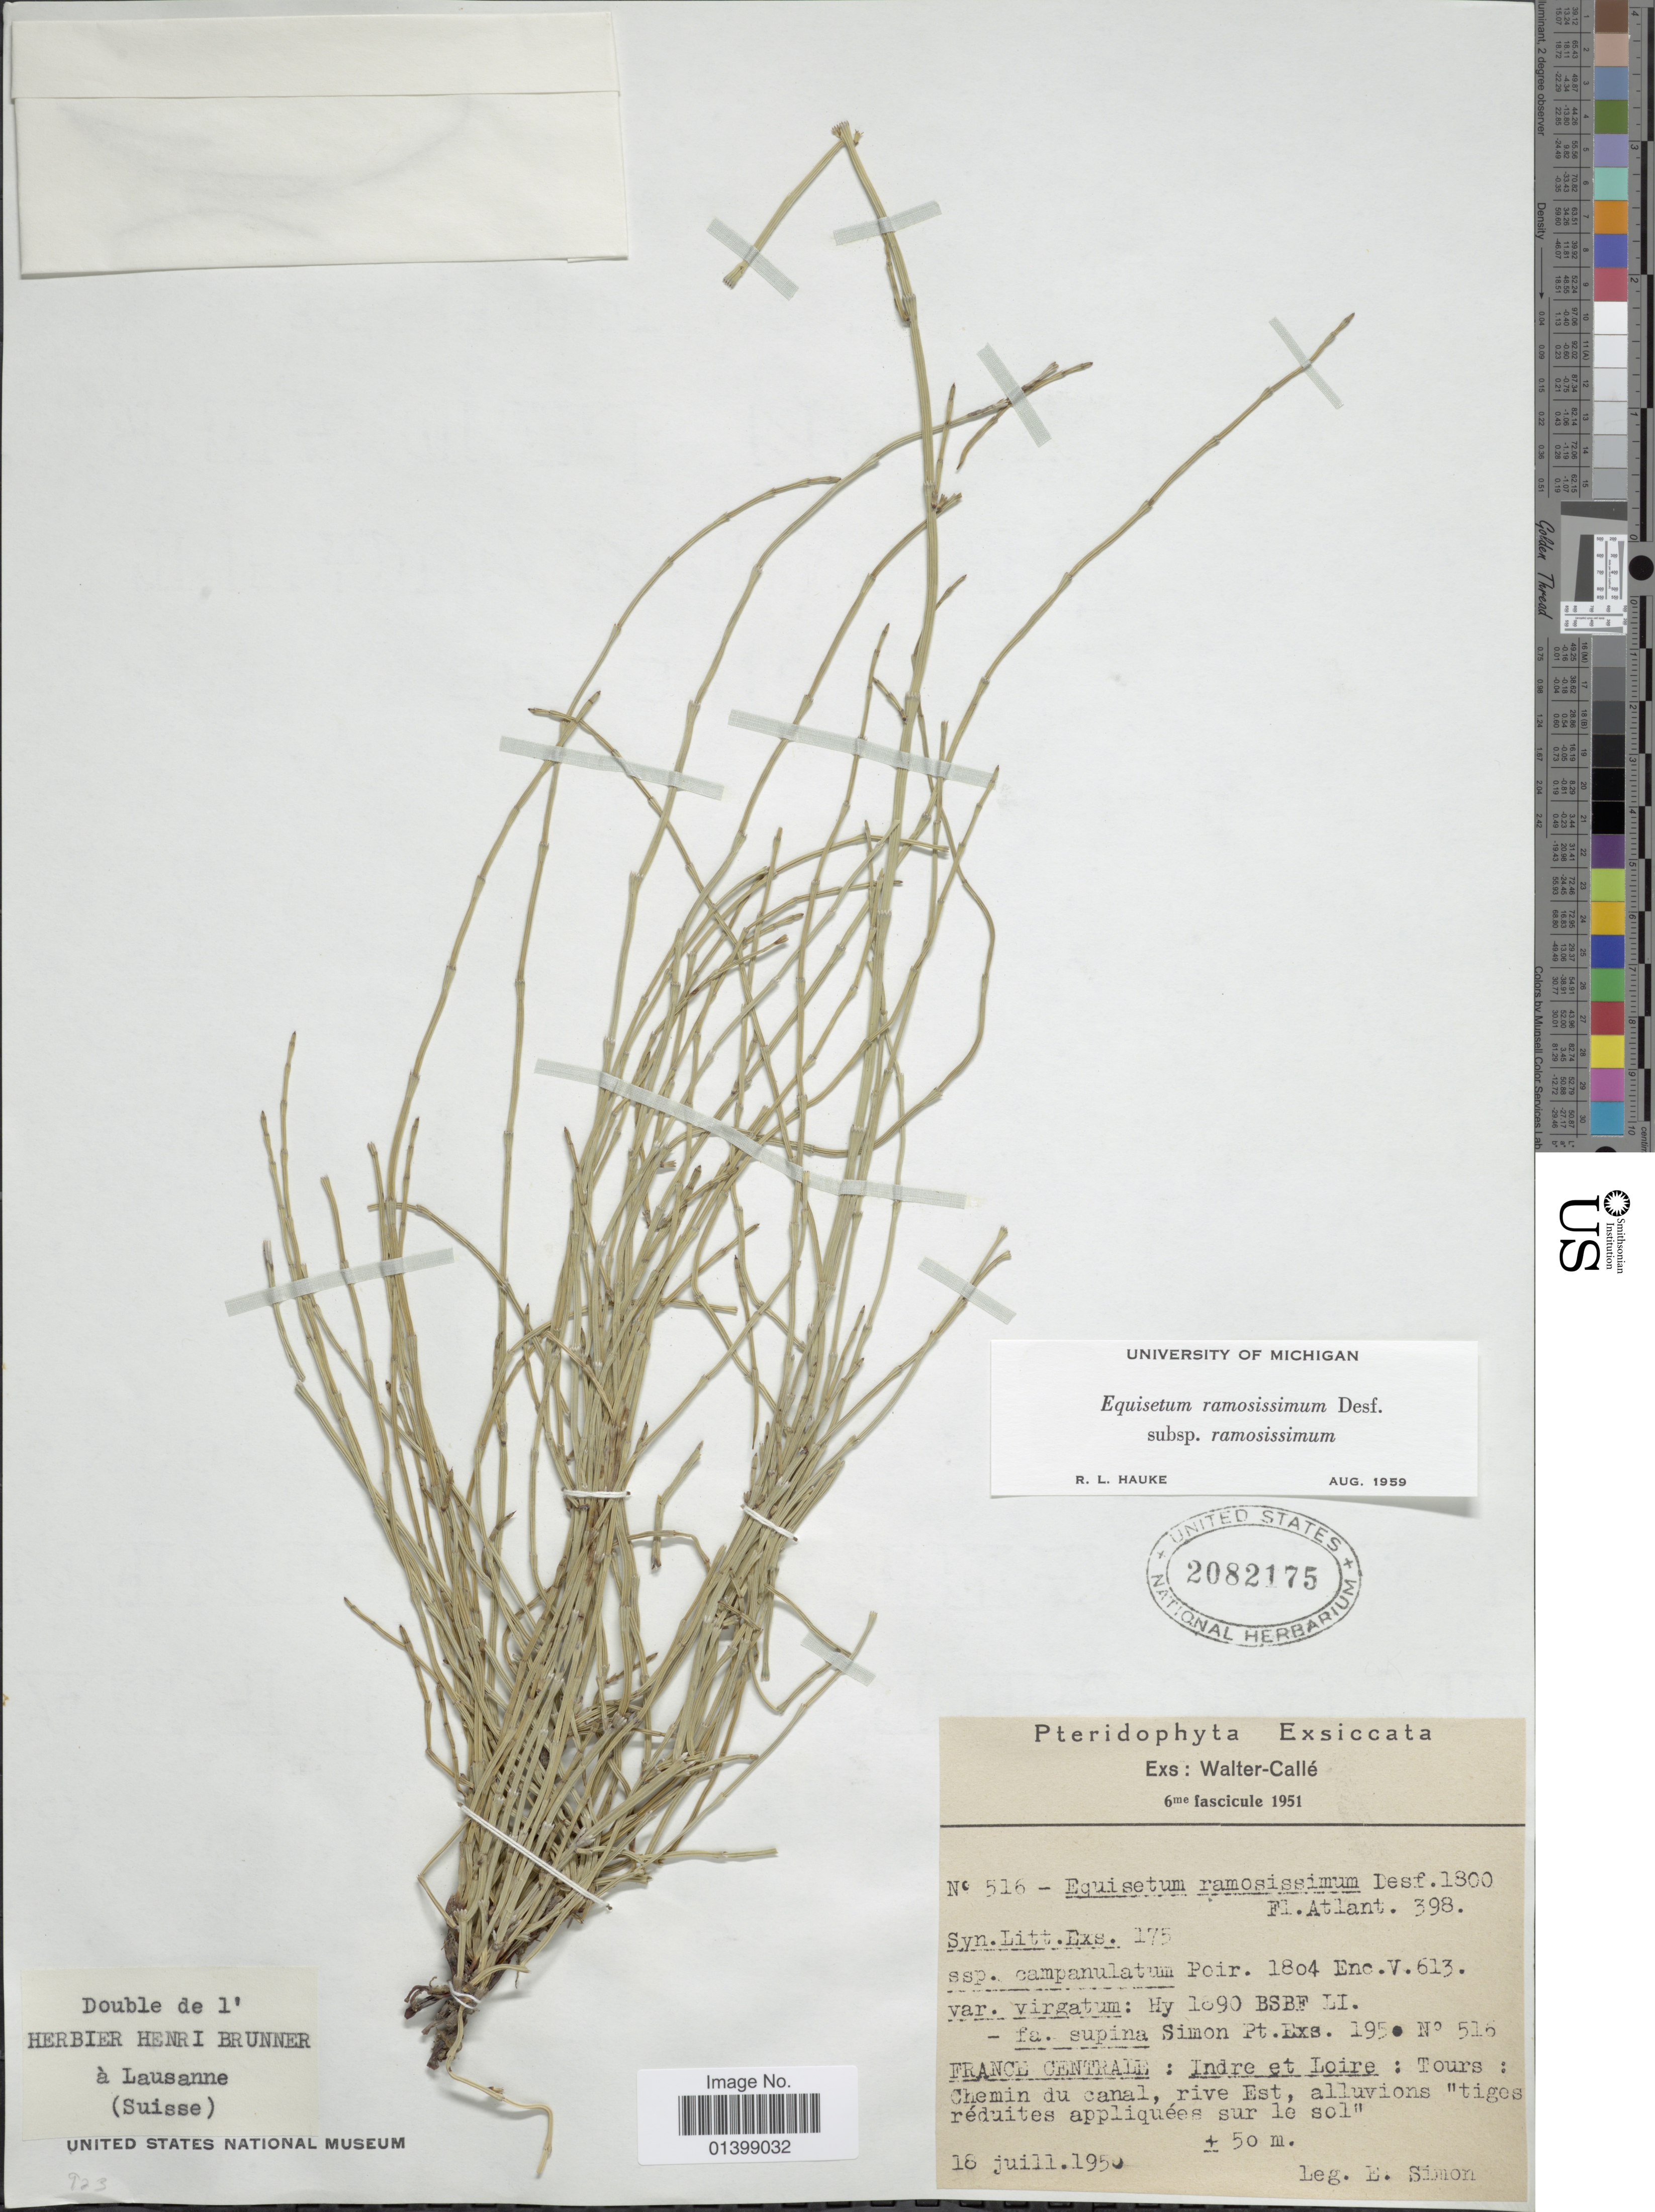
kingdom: Plantae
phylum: Tracheophyta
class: Polypodiopsida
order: Equisetales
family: Equisetaceae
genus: Equisetum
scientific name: Equisetum ramosissimum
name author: Desf.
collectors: E. Simon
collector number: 516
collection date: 1950-07-18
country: France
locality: France Centrale: Indre et Loire: Tours: Chemin du canal, rive Est, alluvions "tiges ráduites appliquées sur le sol"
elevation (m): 50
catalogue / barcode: US 2082175